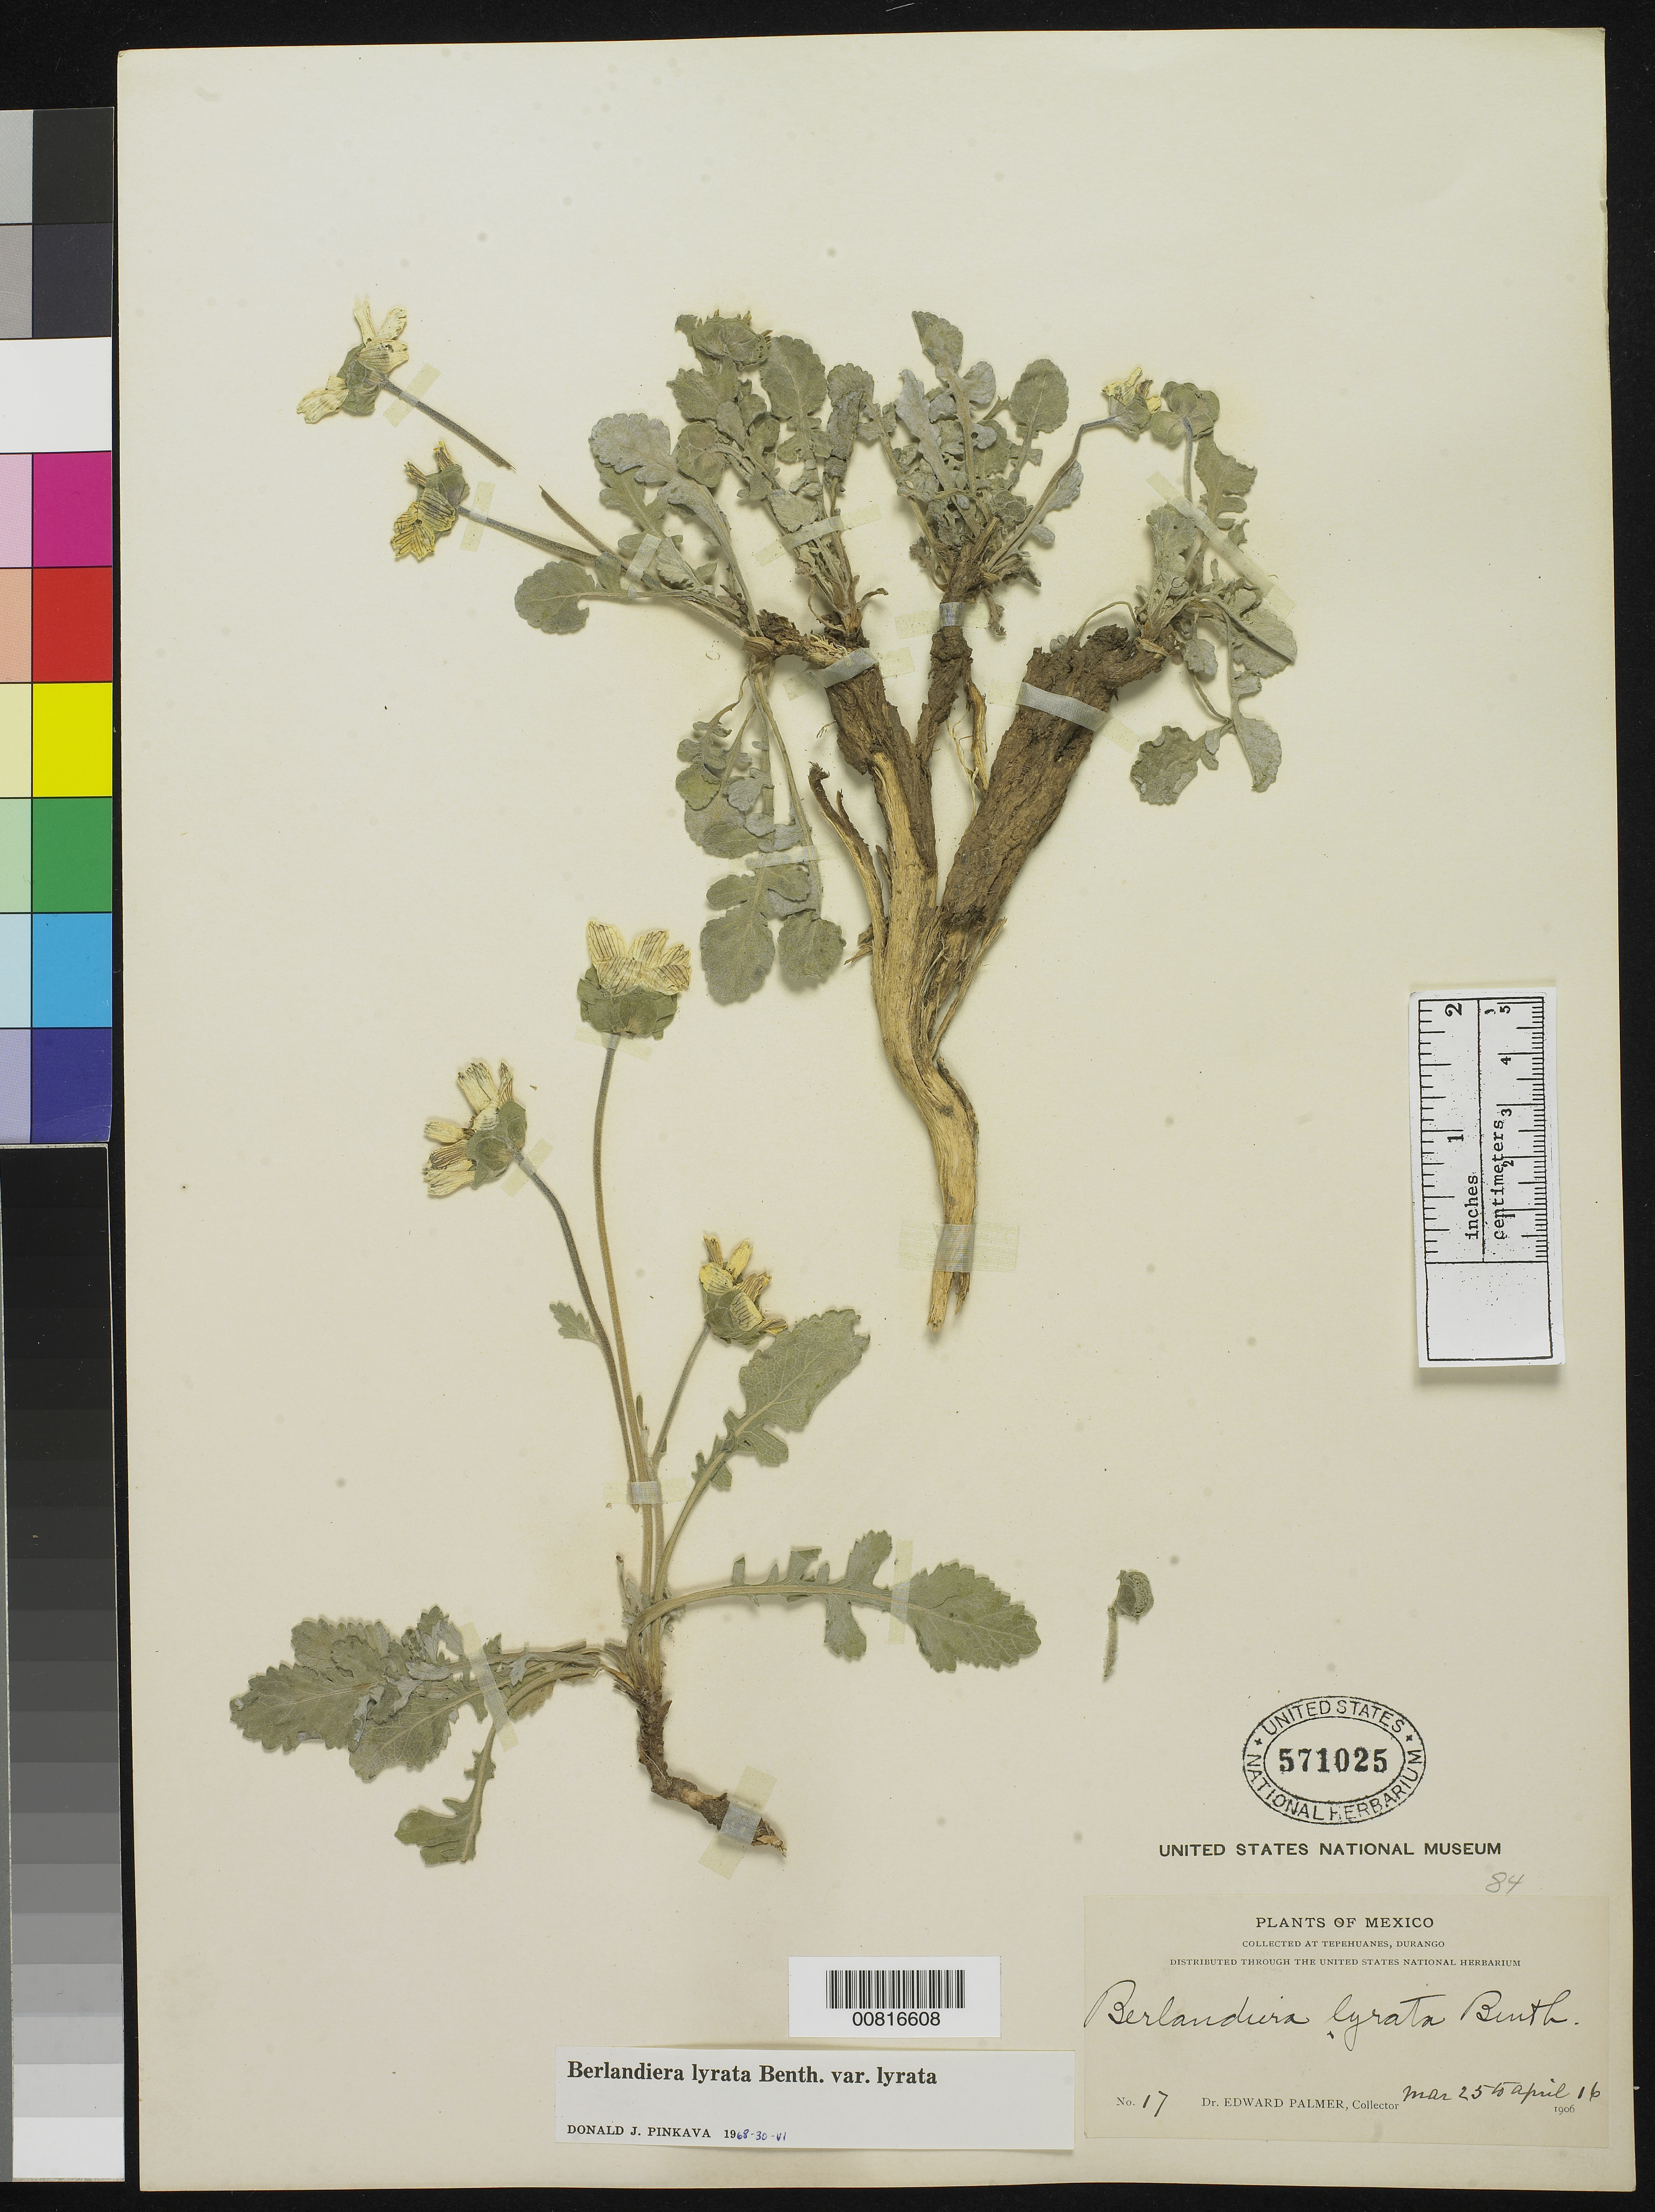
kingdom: Plantae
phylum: Tracheophyta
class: Magnoliopsida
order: Asterales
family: Asteraceae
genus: Berlandiera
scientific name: Berlandiera lyrata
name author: Benth.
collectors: E. Palmer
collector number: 17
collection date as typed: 25 Mar 1906 to 16 Apr 1906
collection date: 1906-03-25/1906-04-16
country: Mexico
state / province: Durango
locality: Tepehuanes, Durango.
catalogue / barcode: US 571025